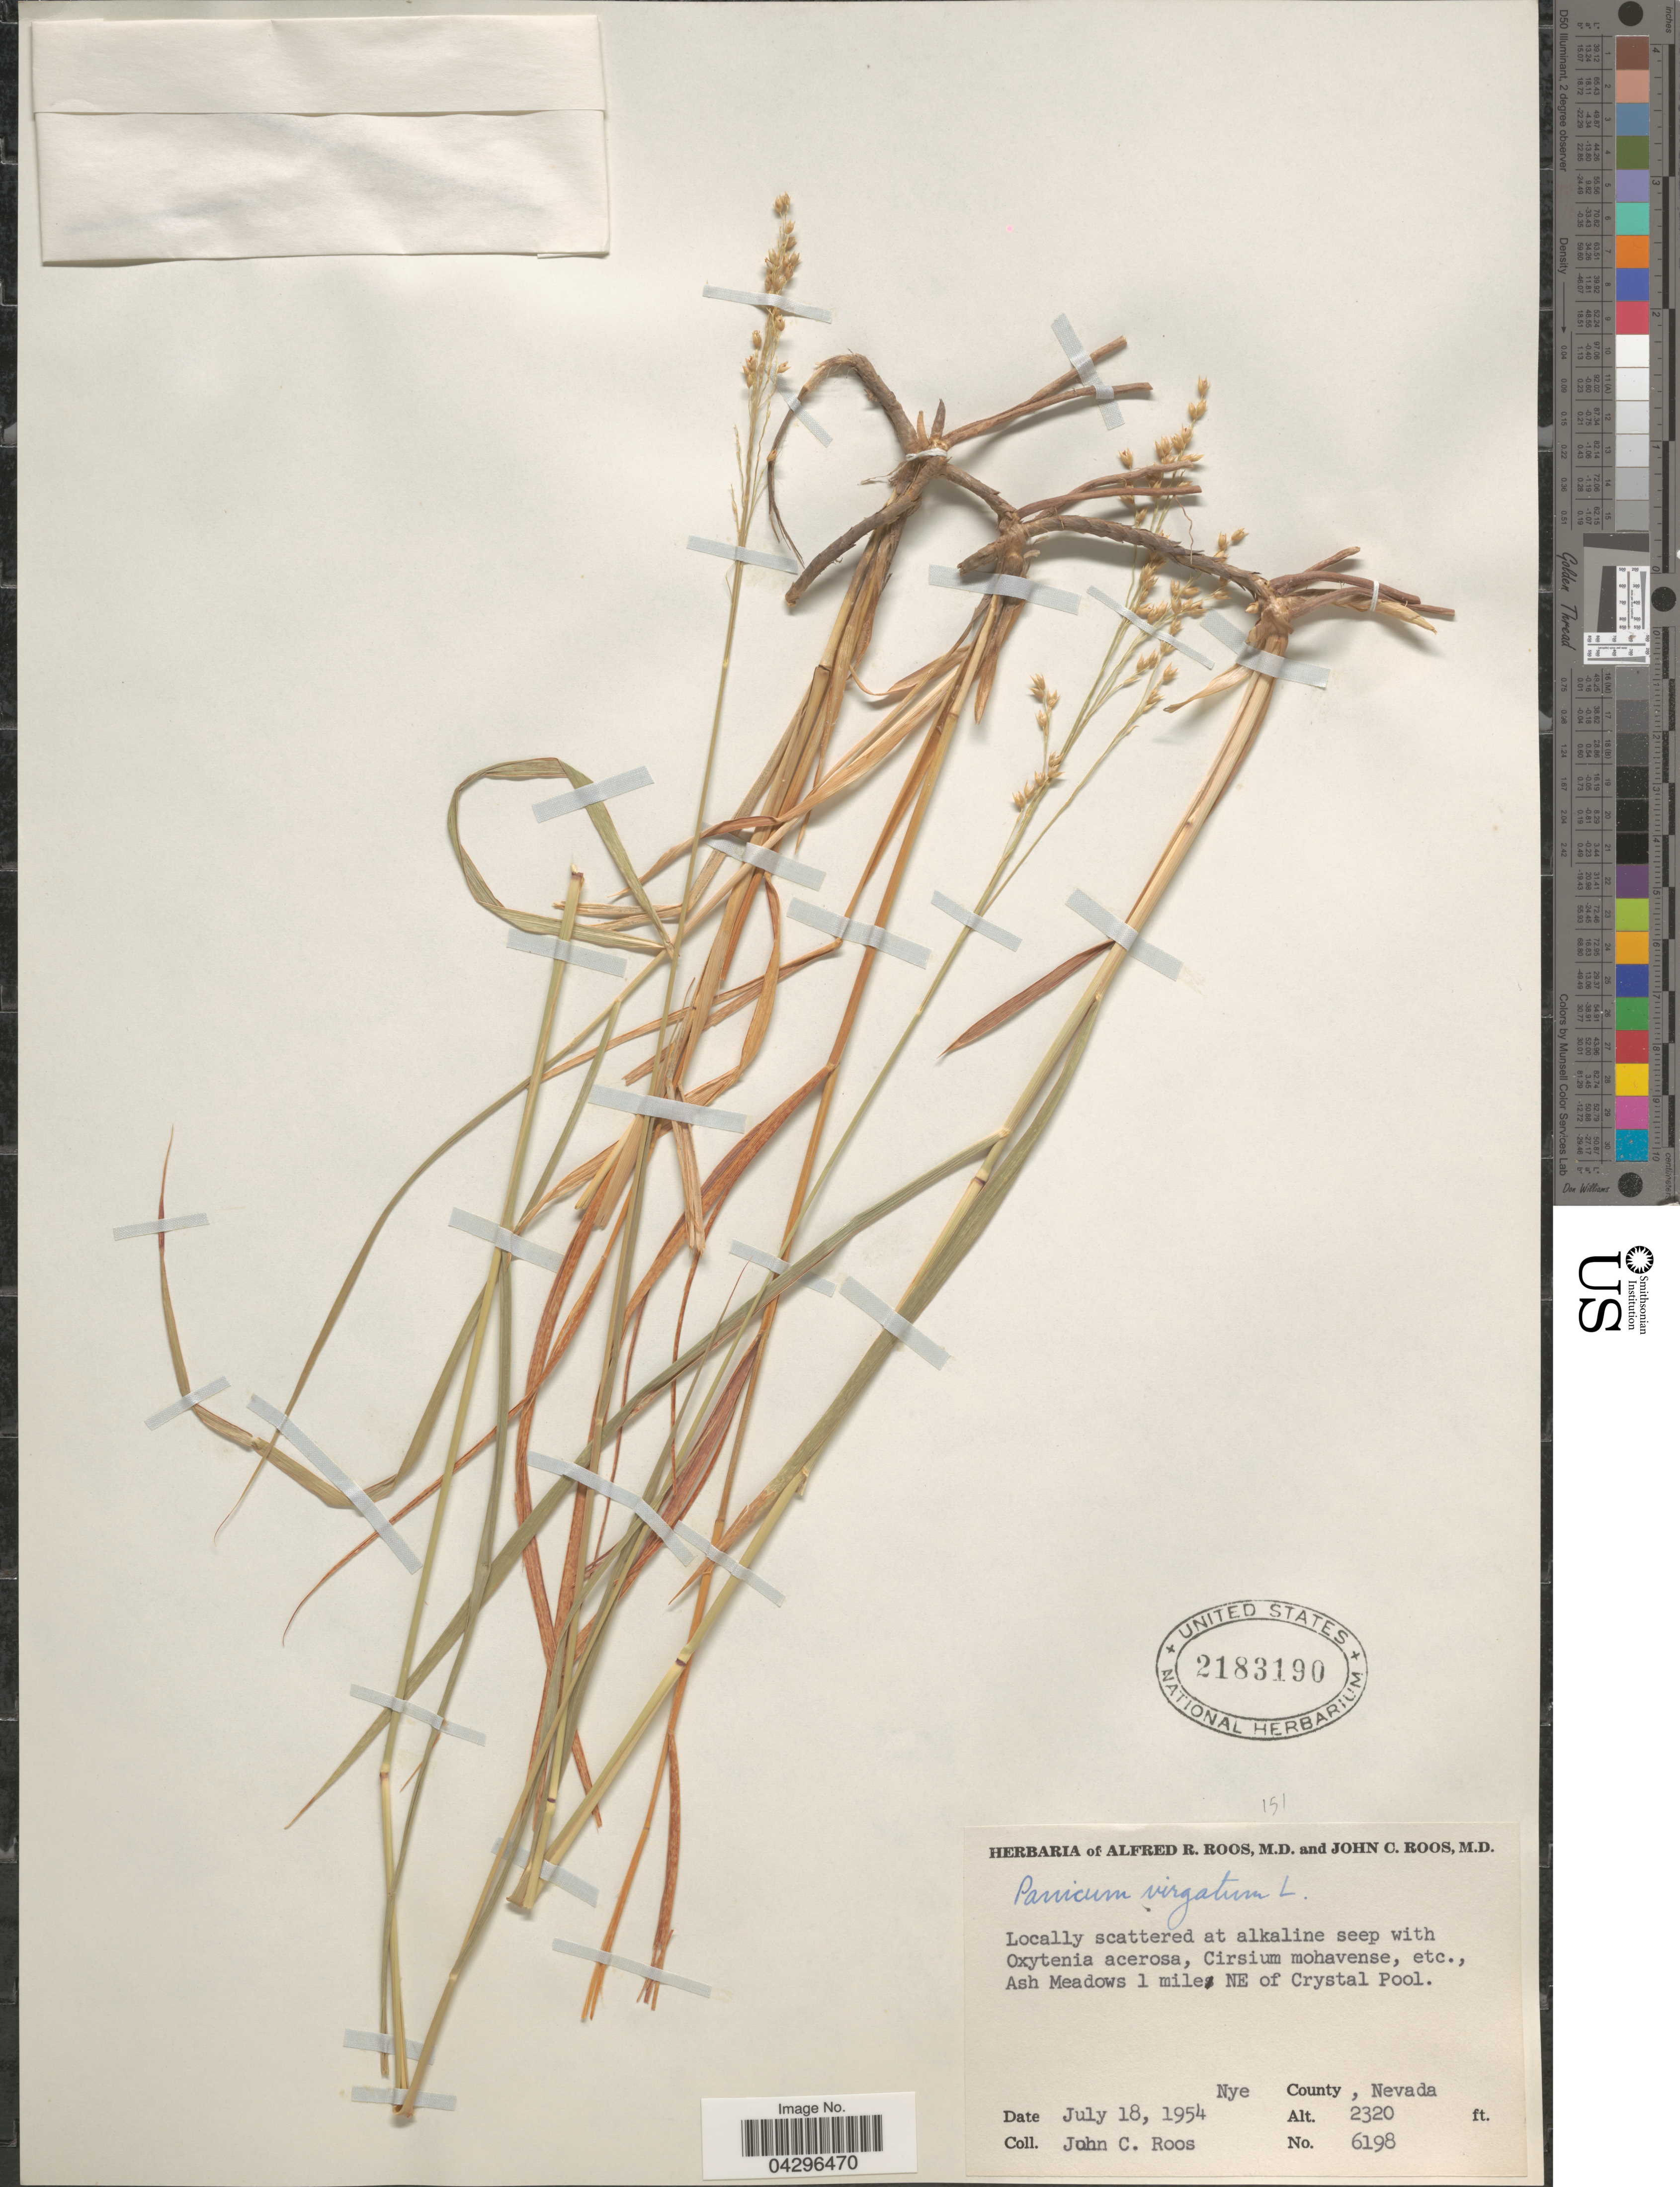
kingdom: Plantae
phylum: Tracheophyta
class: Liliopsida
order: Poales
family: Poaceae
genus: Panicum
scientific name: Panicum virgatum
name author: L.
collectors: J. C. Roos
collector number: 6198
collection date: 1954-07-18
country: United States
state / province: Nevada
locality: Ash meadows 1 mile NE of Crystal Pool. Nye County.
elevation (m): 707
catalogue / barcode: US 2183190